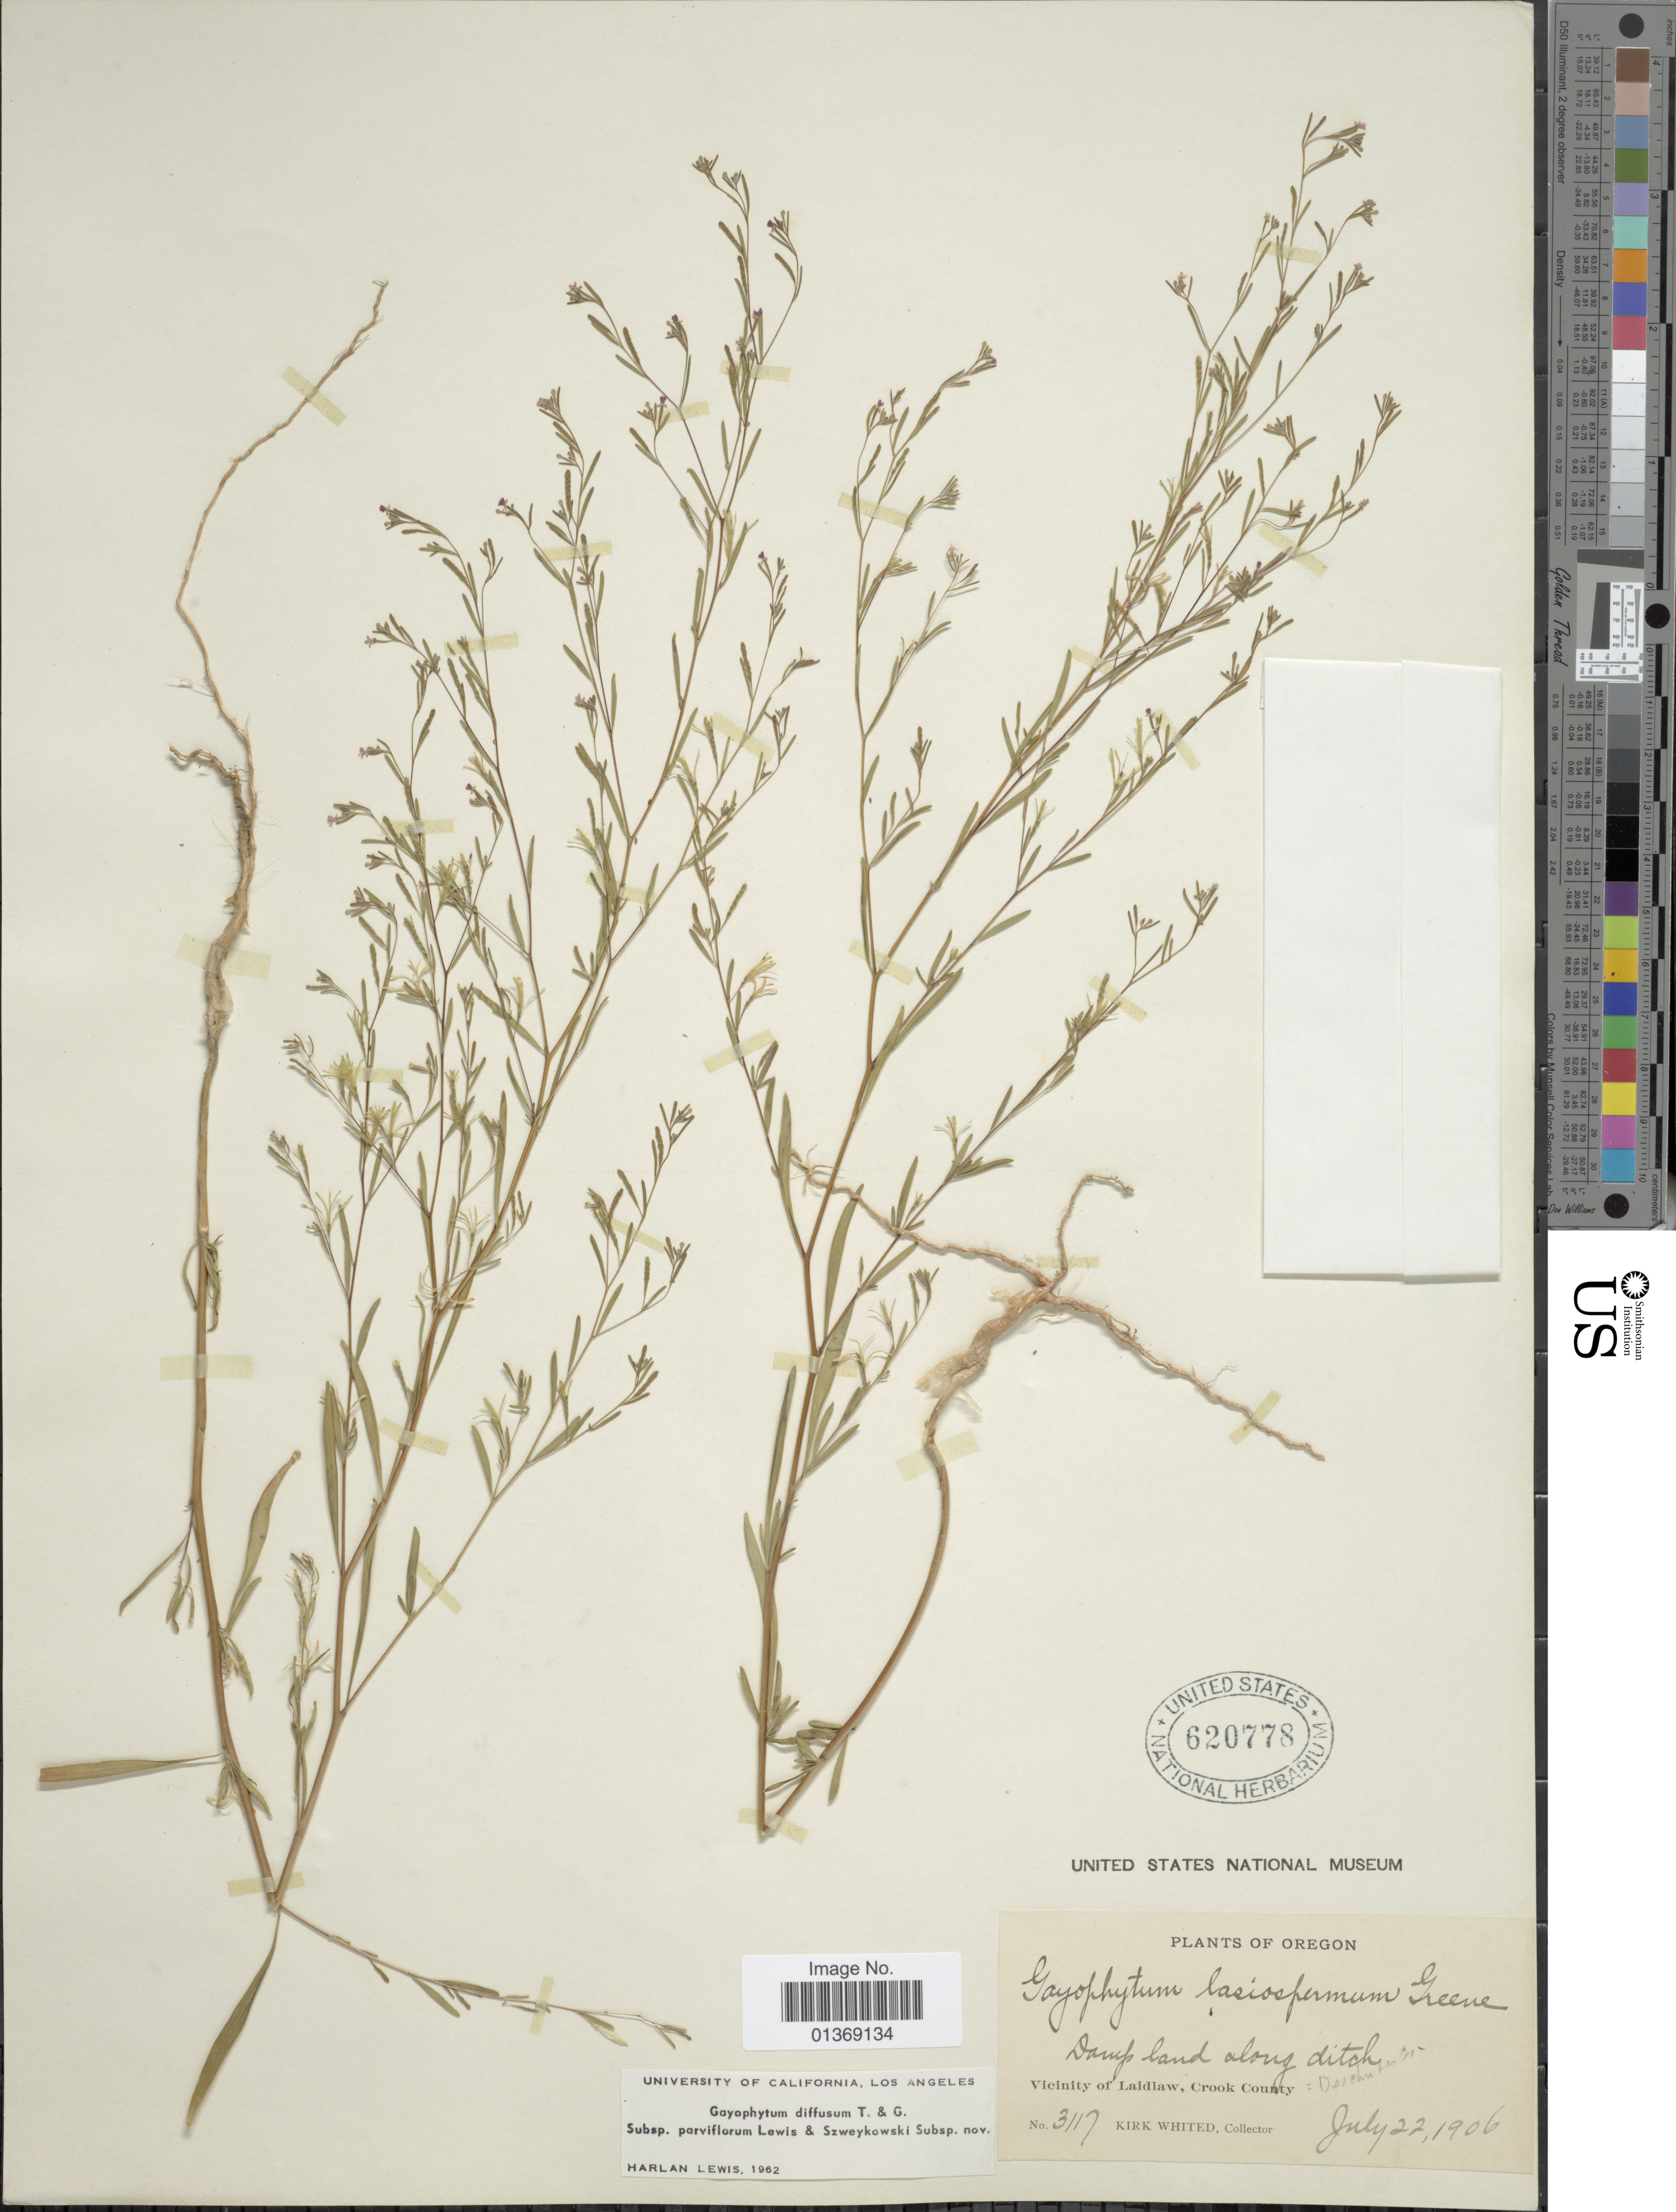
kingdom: Plantae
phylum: Tracheophyta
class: Magnoliopsida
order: Myrtales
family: Onagraceae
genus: Gayophytum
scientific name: Gayophytum diffusum subsp. parviflorum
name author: F. H. Lewis & Szweyk.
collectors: K. Whited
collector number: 3117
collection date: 1906-07-22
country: United States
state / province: Oregon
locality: Vicinity of Laidlaw, Crook County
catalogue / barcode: US 620778